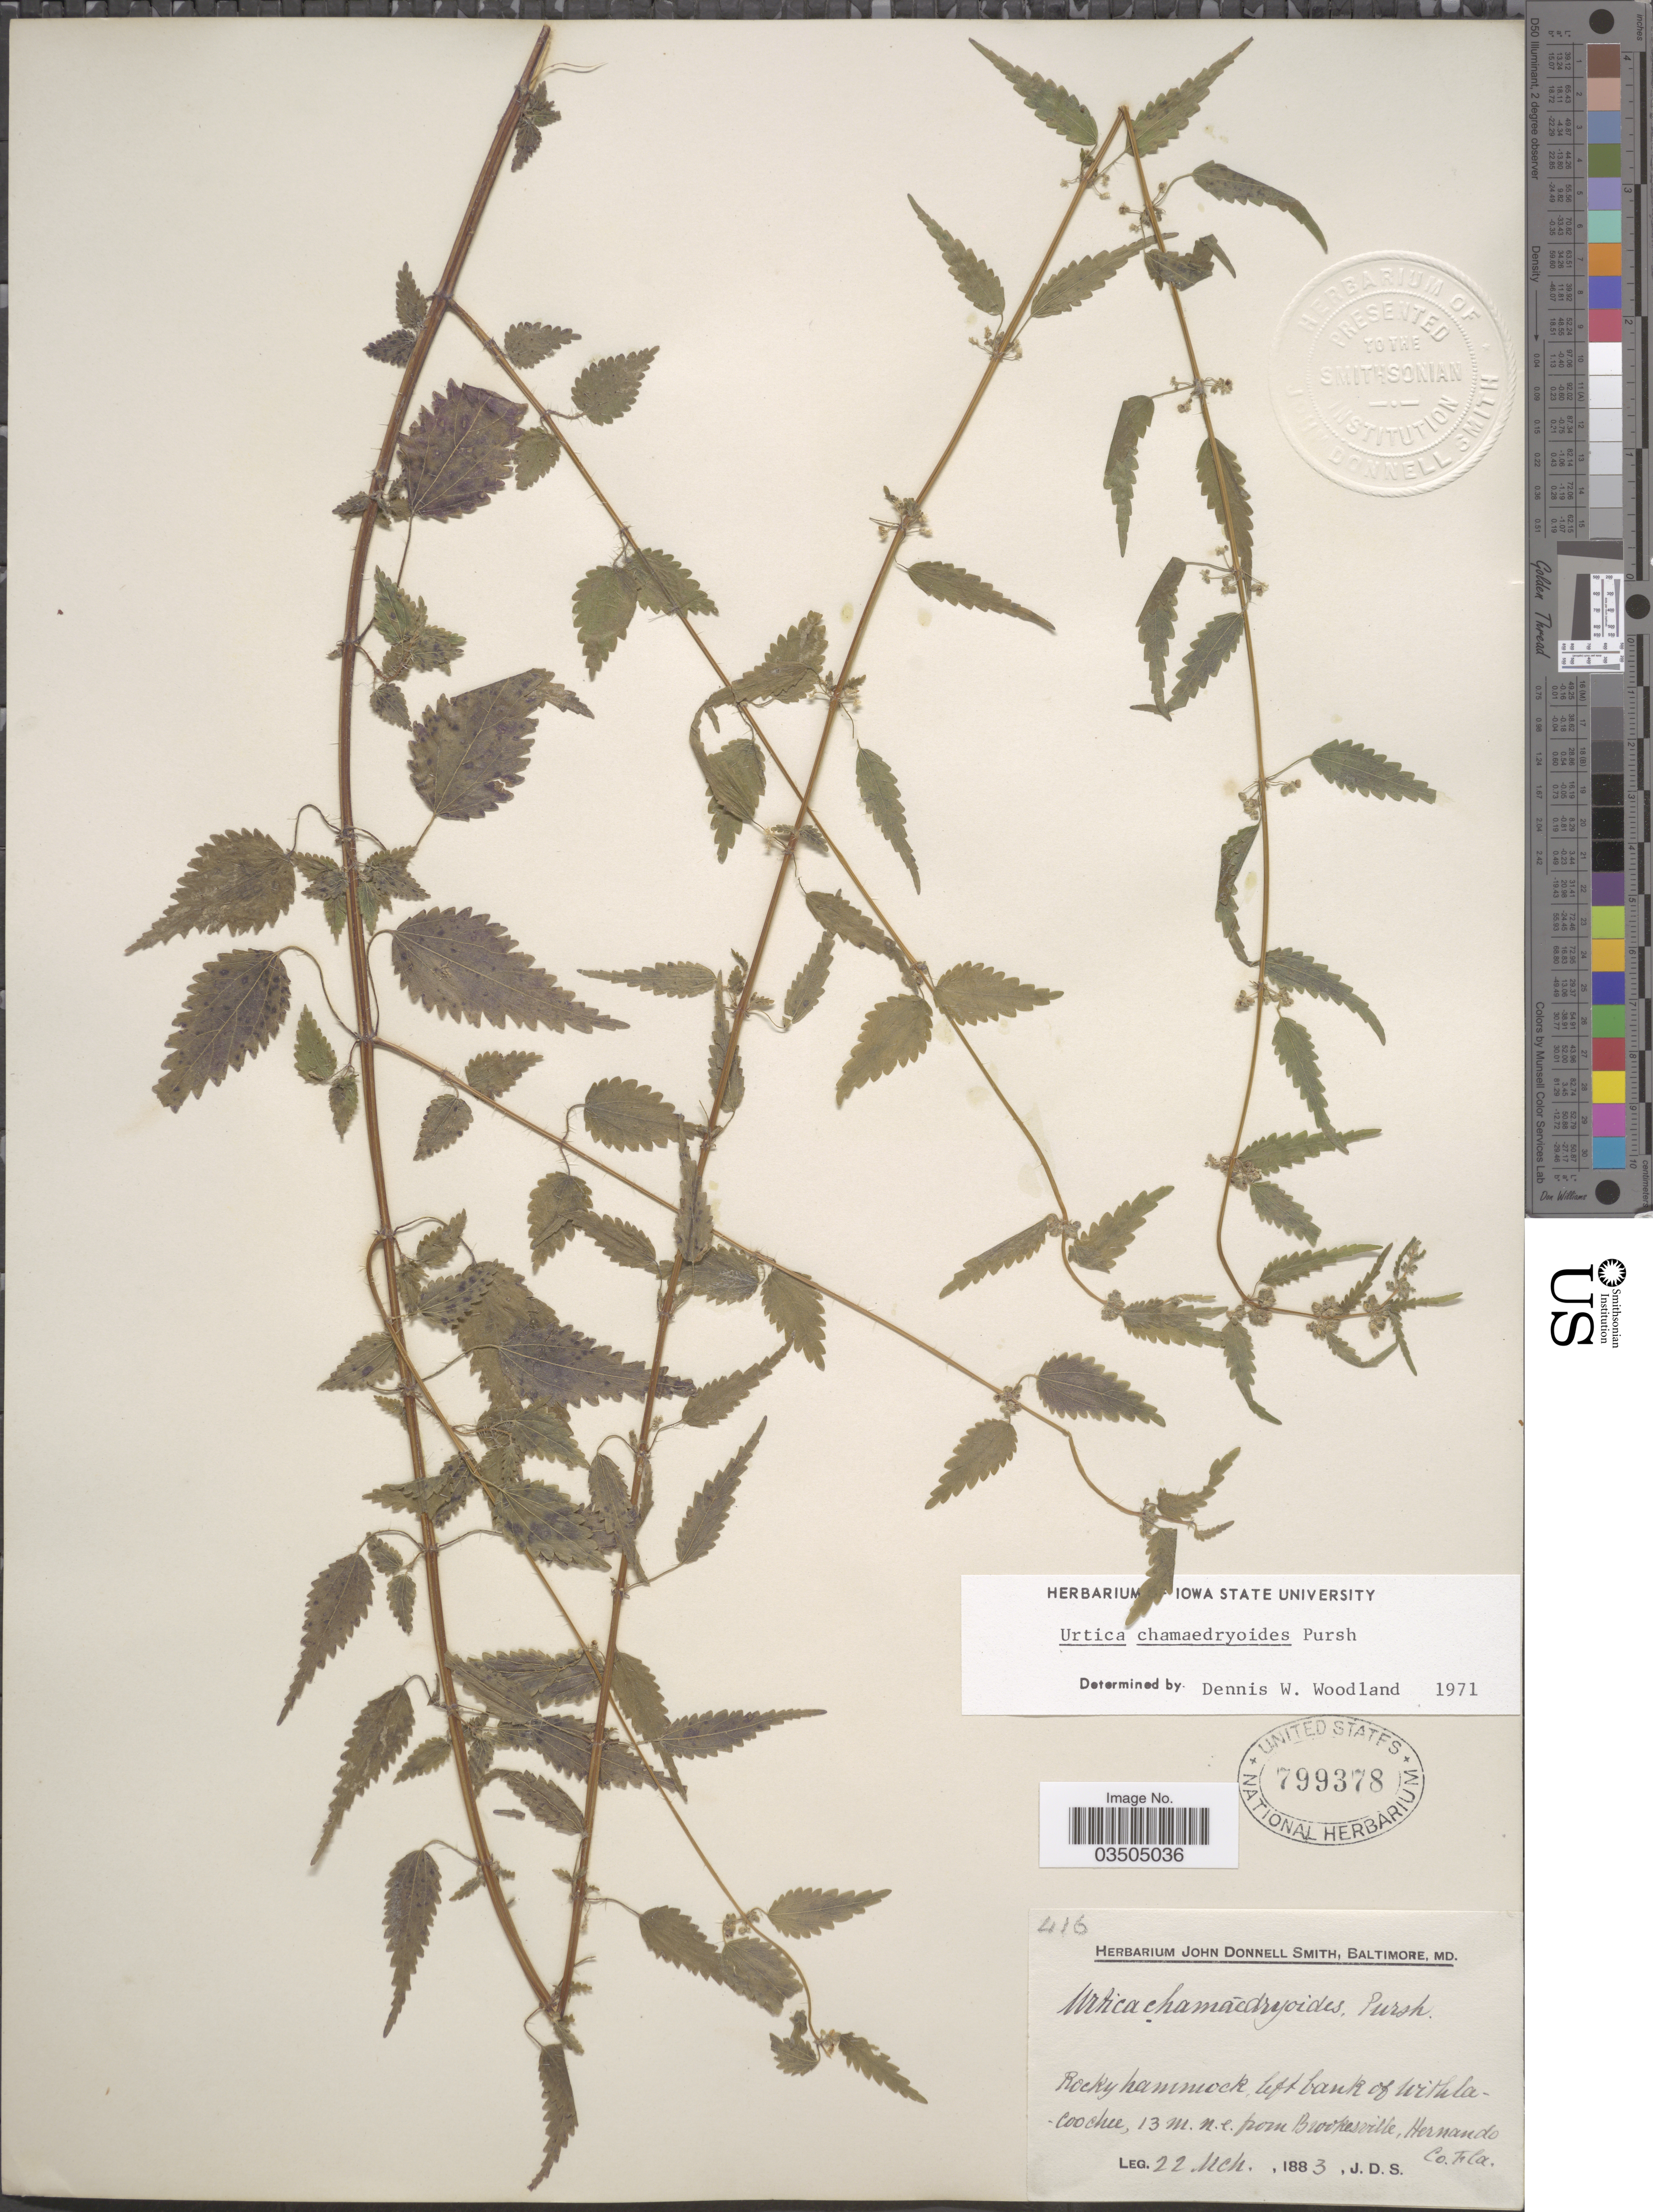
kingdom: Plantae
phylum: Tracheophyta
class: Magnoliopsida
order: Rosales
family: Urticaceae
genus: Urtica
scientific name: Urtica chamaedryoides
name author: Pursh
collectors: J. Donnell Smith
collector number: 416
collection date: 1883-03-22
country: United States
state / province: Florida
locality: Rocky hammock, left bank of with Cacoochee, 13 m.n.e from Brookeville, Hernando Co.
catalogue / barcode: US 799378